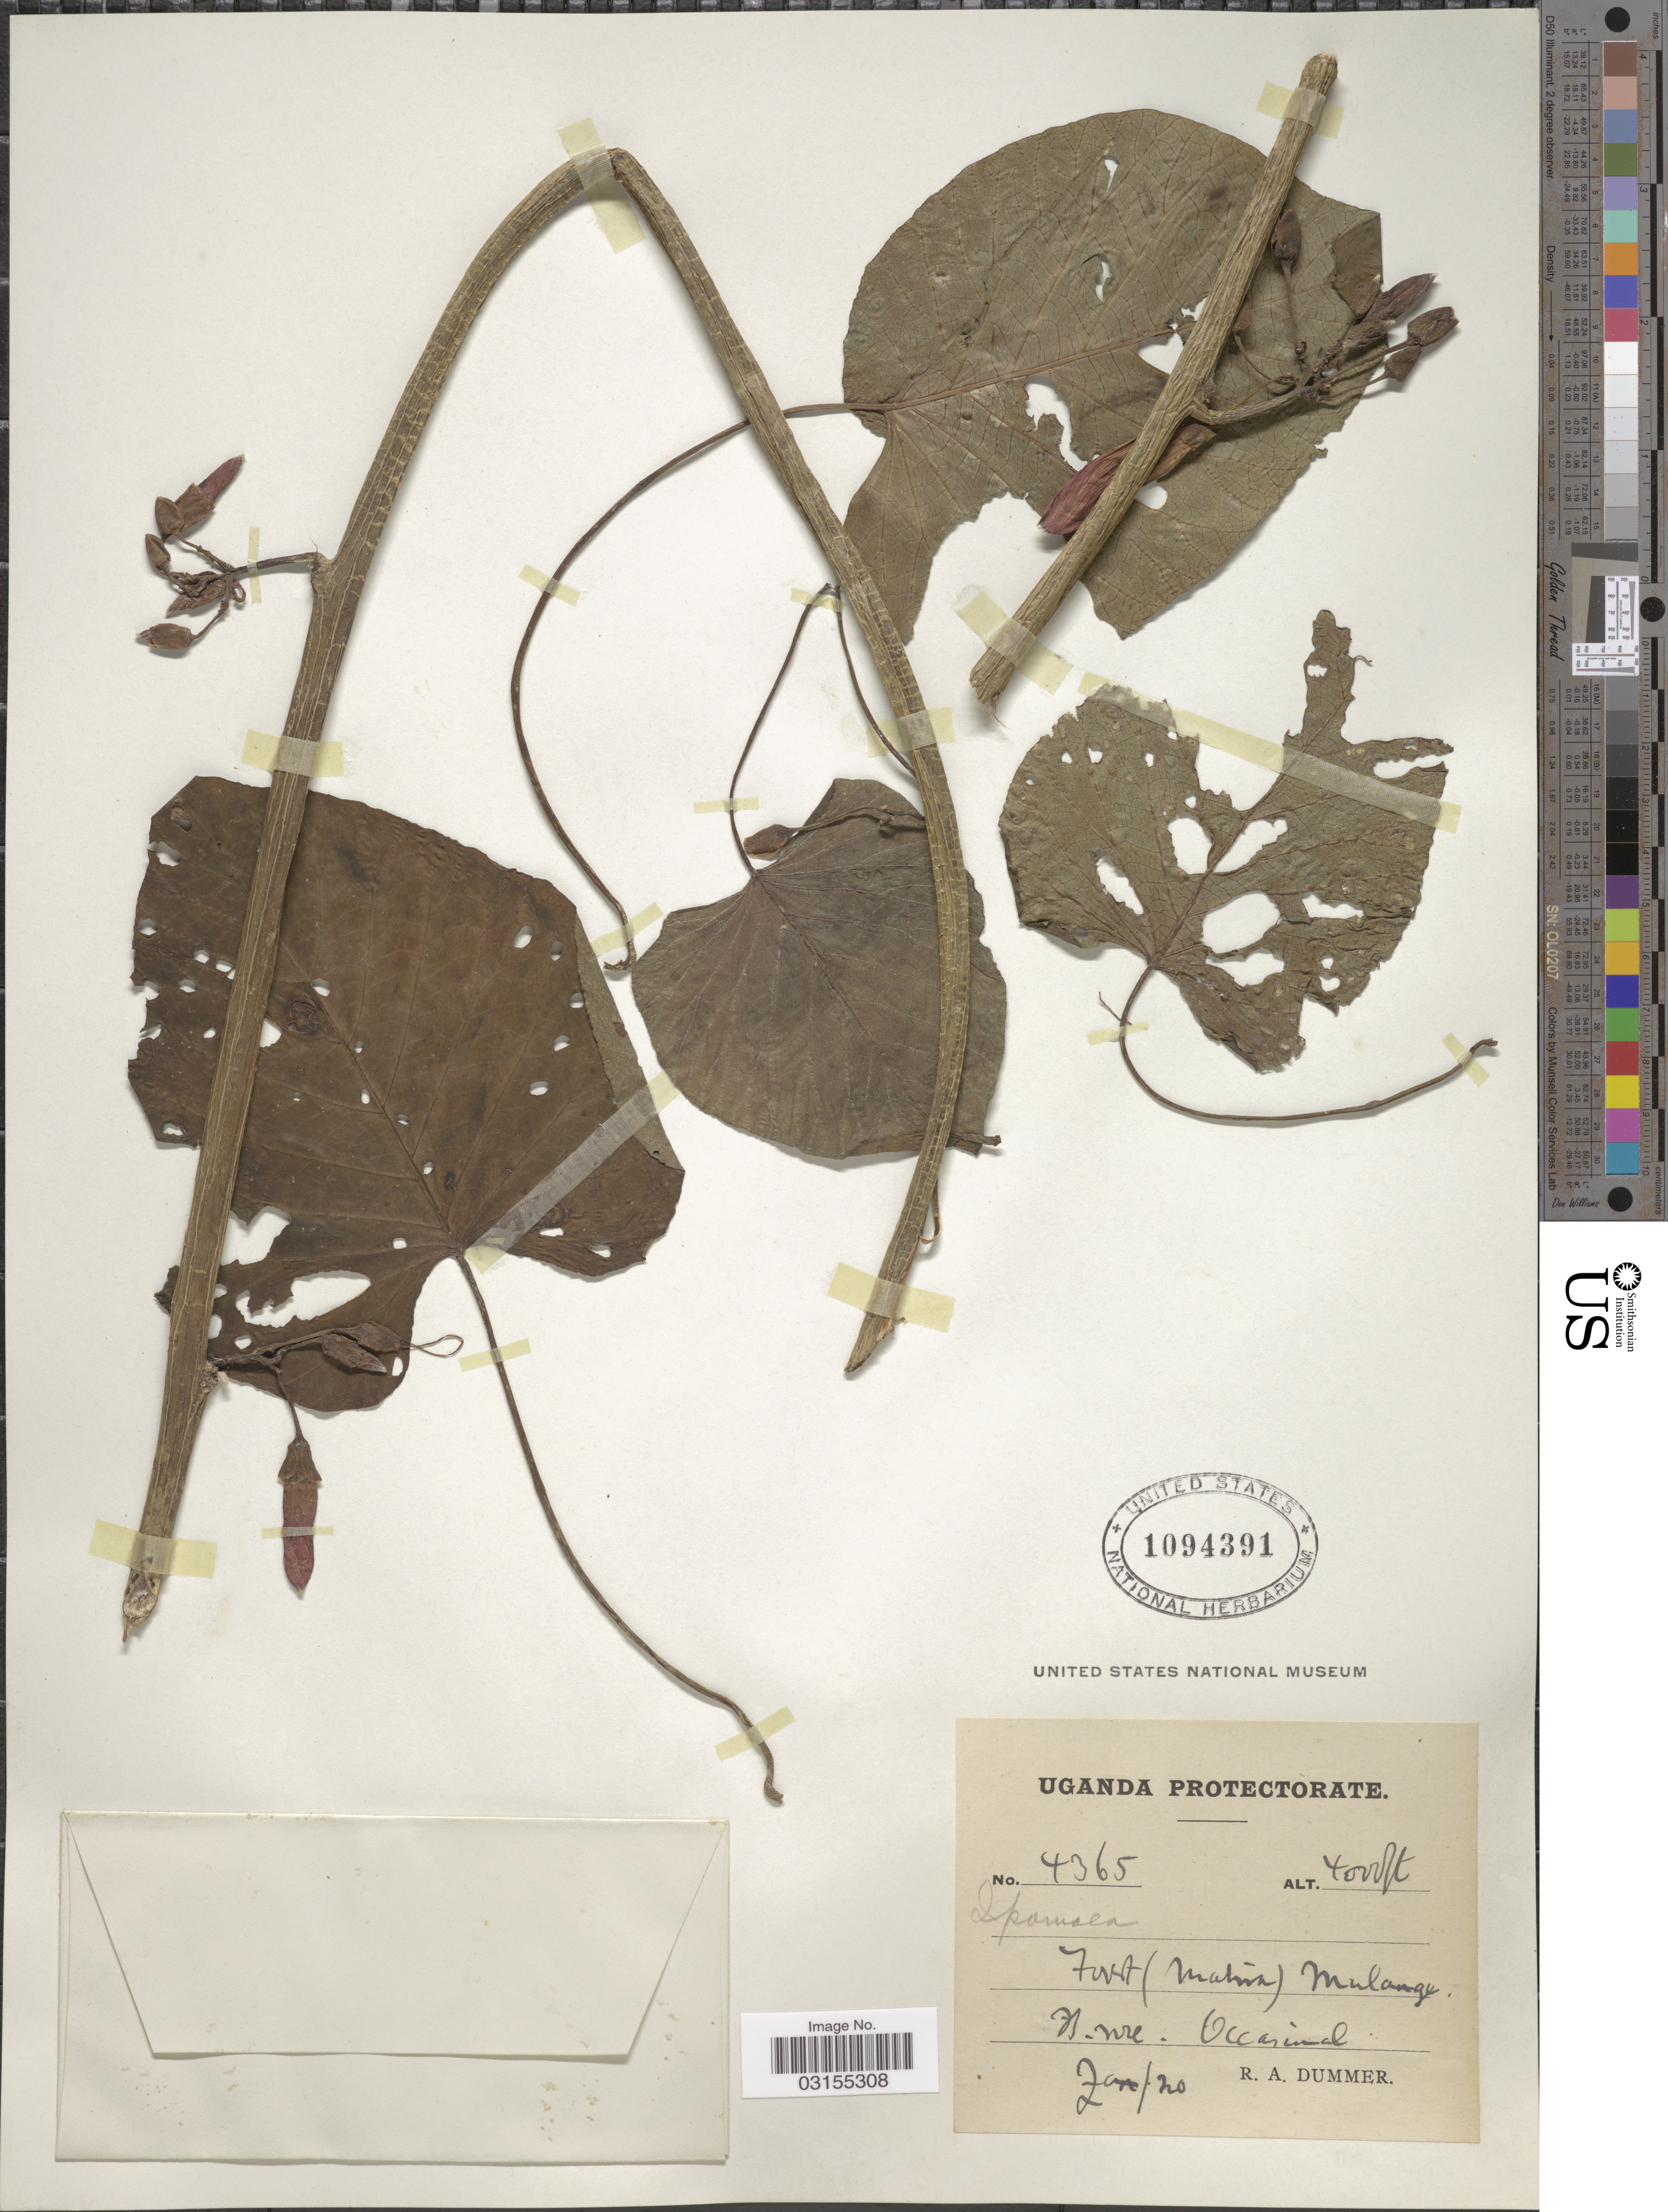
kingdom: Plantae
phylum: Tracheophyta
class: Magnoliopsida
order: Solanales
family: Convolvulaceae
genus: Ipomoea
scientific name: Ipomoea sp.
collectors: R. A. Dümmer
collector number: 4365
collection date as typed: Transcribed d/m/y: /1/20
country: Uganda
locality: Uganda Protectorate. Forest ( [illegible text]) Mulange.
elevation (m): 1219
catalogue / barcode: US 1094391